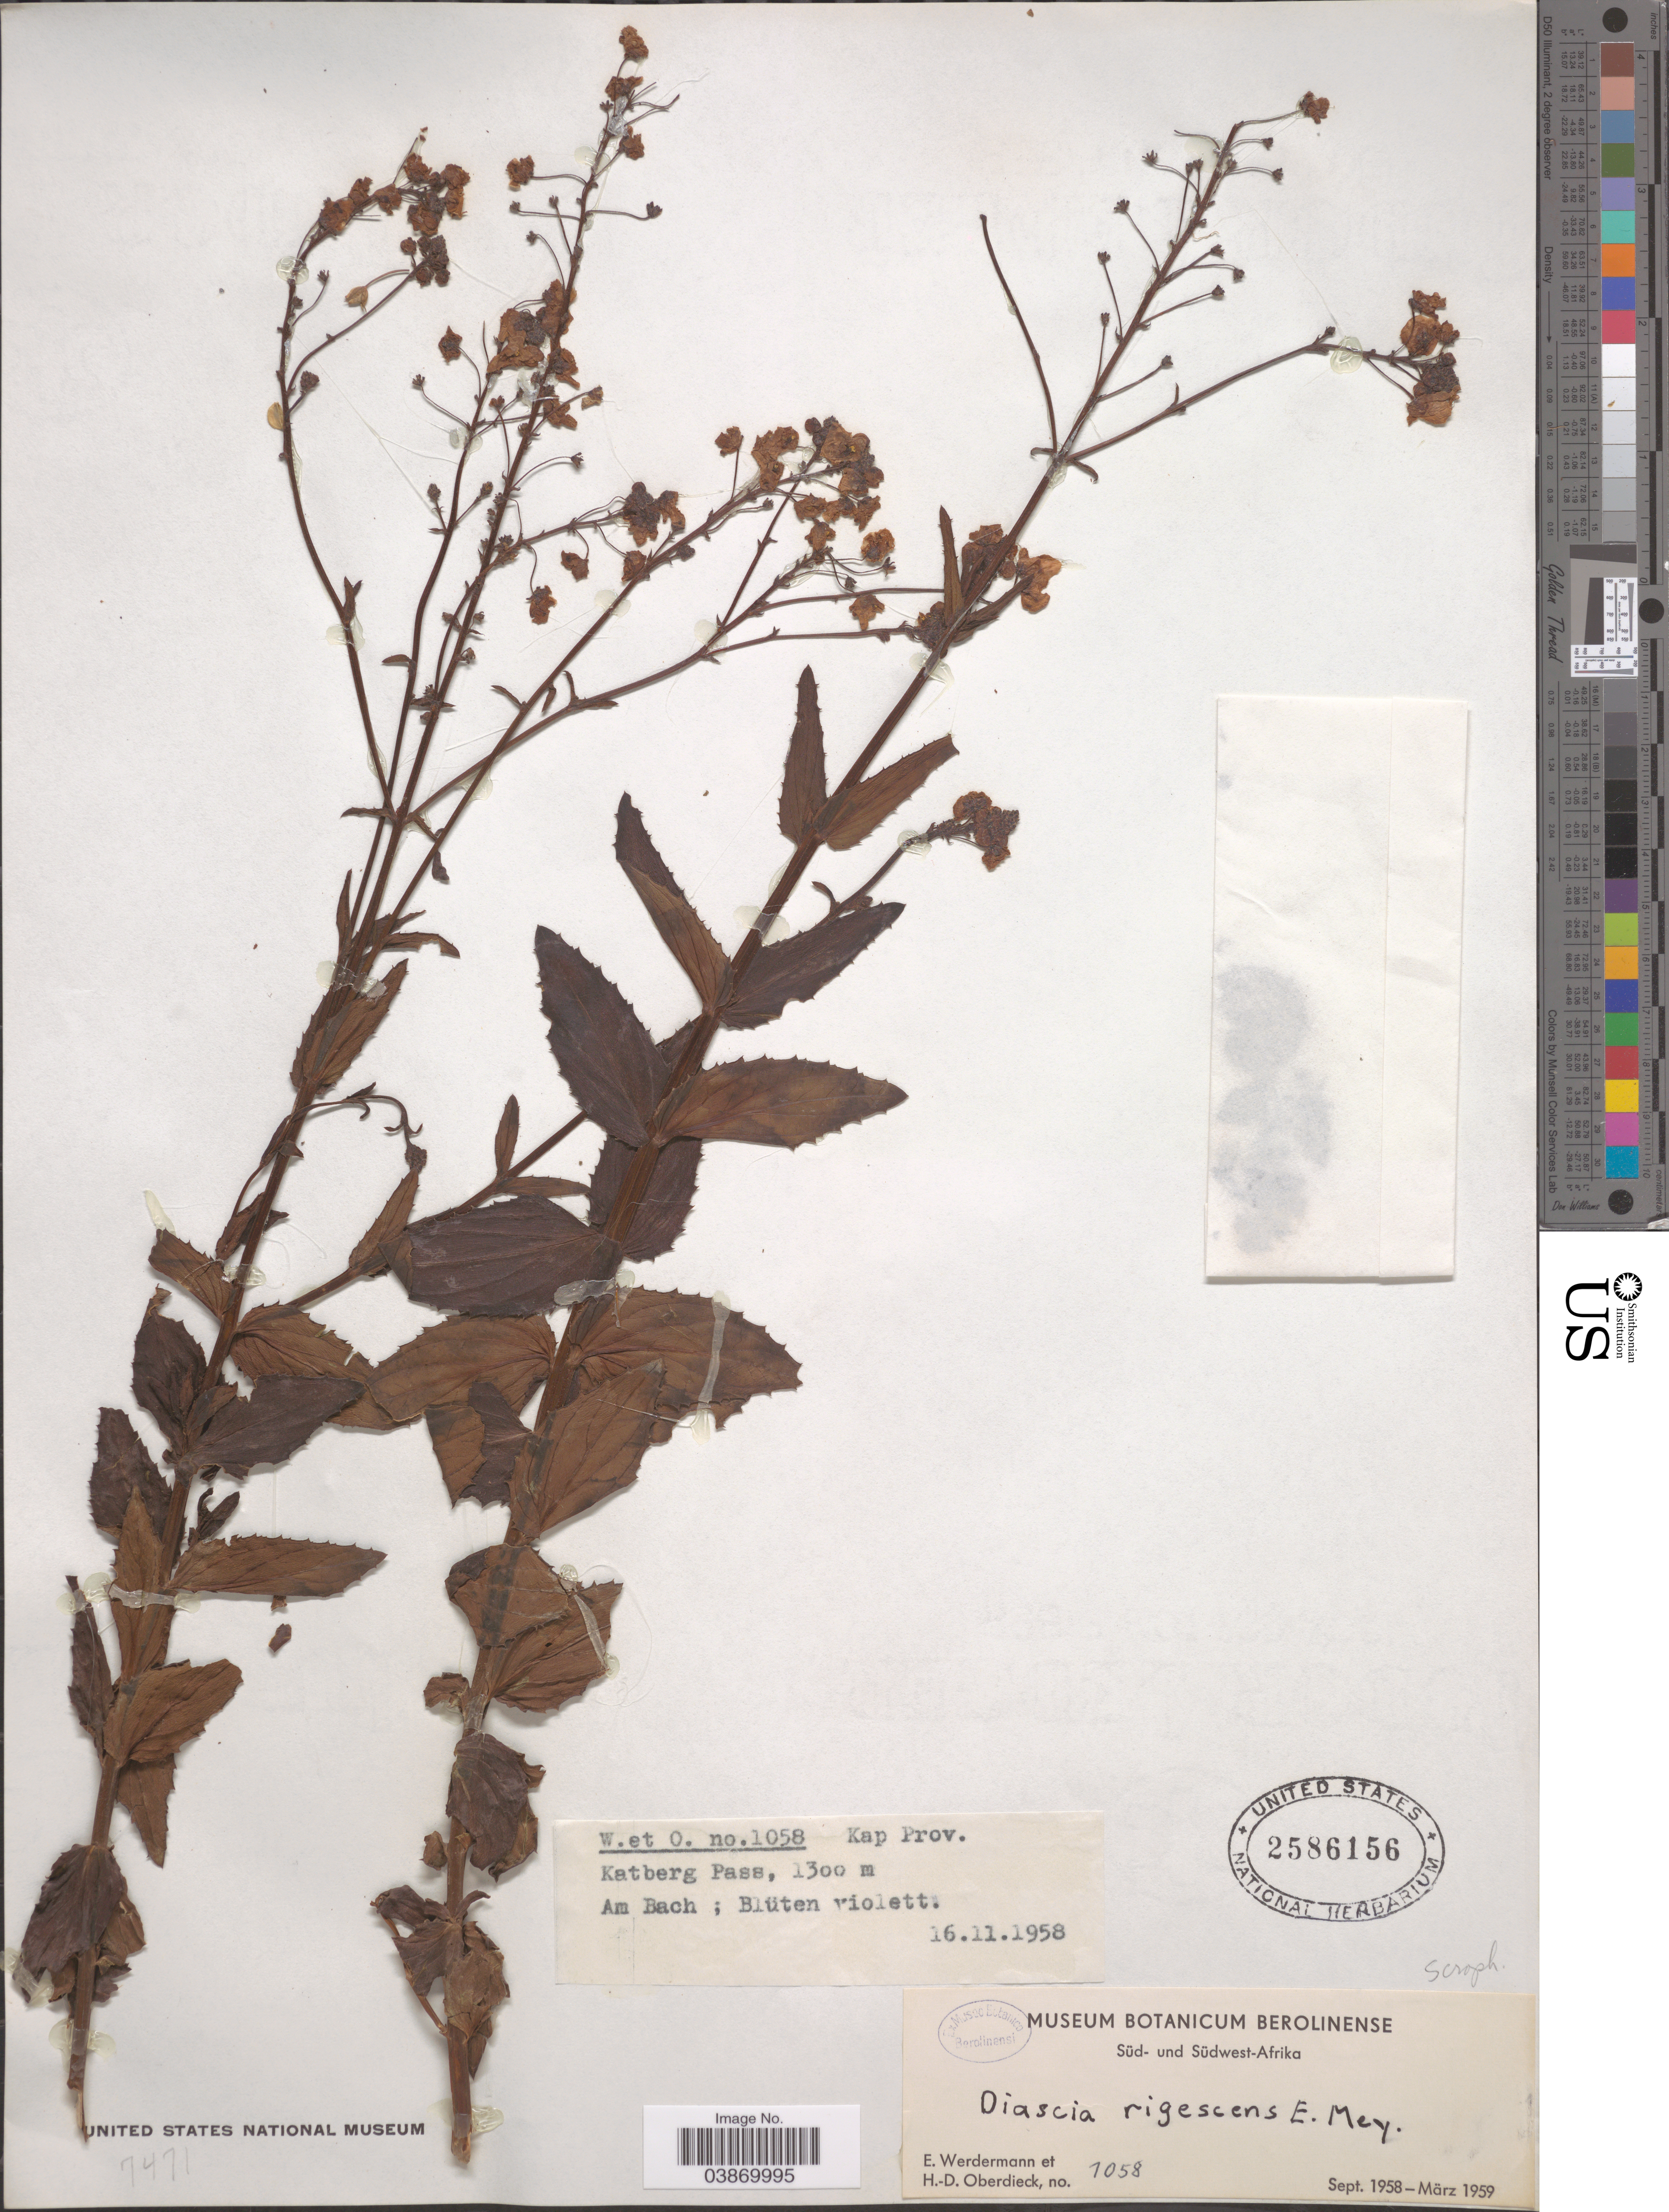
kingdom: Plantae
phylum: Tracheophyta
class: Magnoliopsida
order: Lamiales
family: Scrophulariaceae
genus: Diascia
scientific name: Diascia rigescens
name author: E. Mey. ex Benth.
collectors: E. Werdermann & H. Oberdieck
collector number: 1058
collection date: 1958-11-16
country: South Africa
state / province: Eastern Cape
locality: Kap Prov. Katberg Pass.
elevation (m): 1300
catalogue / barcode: US 2586156